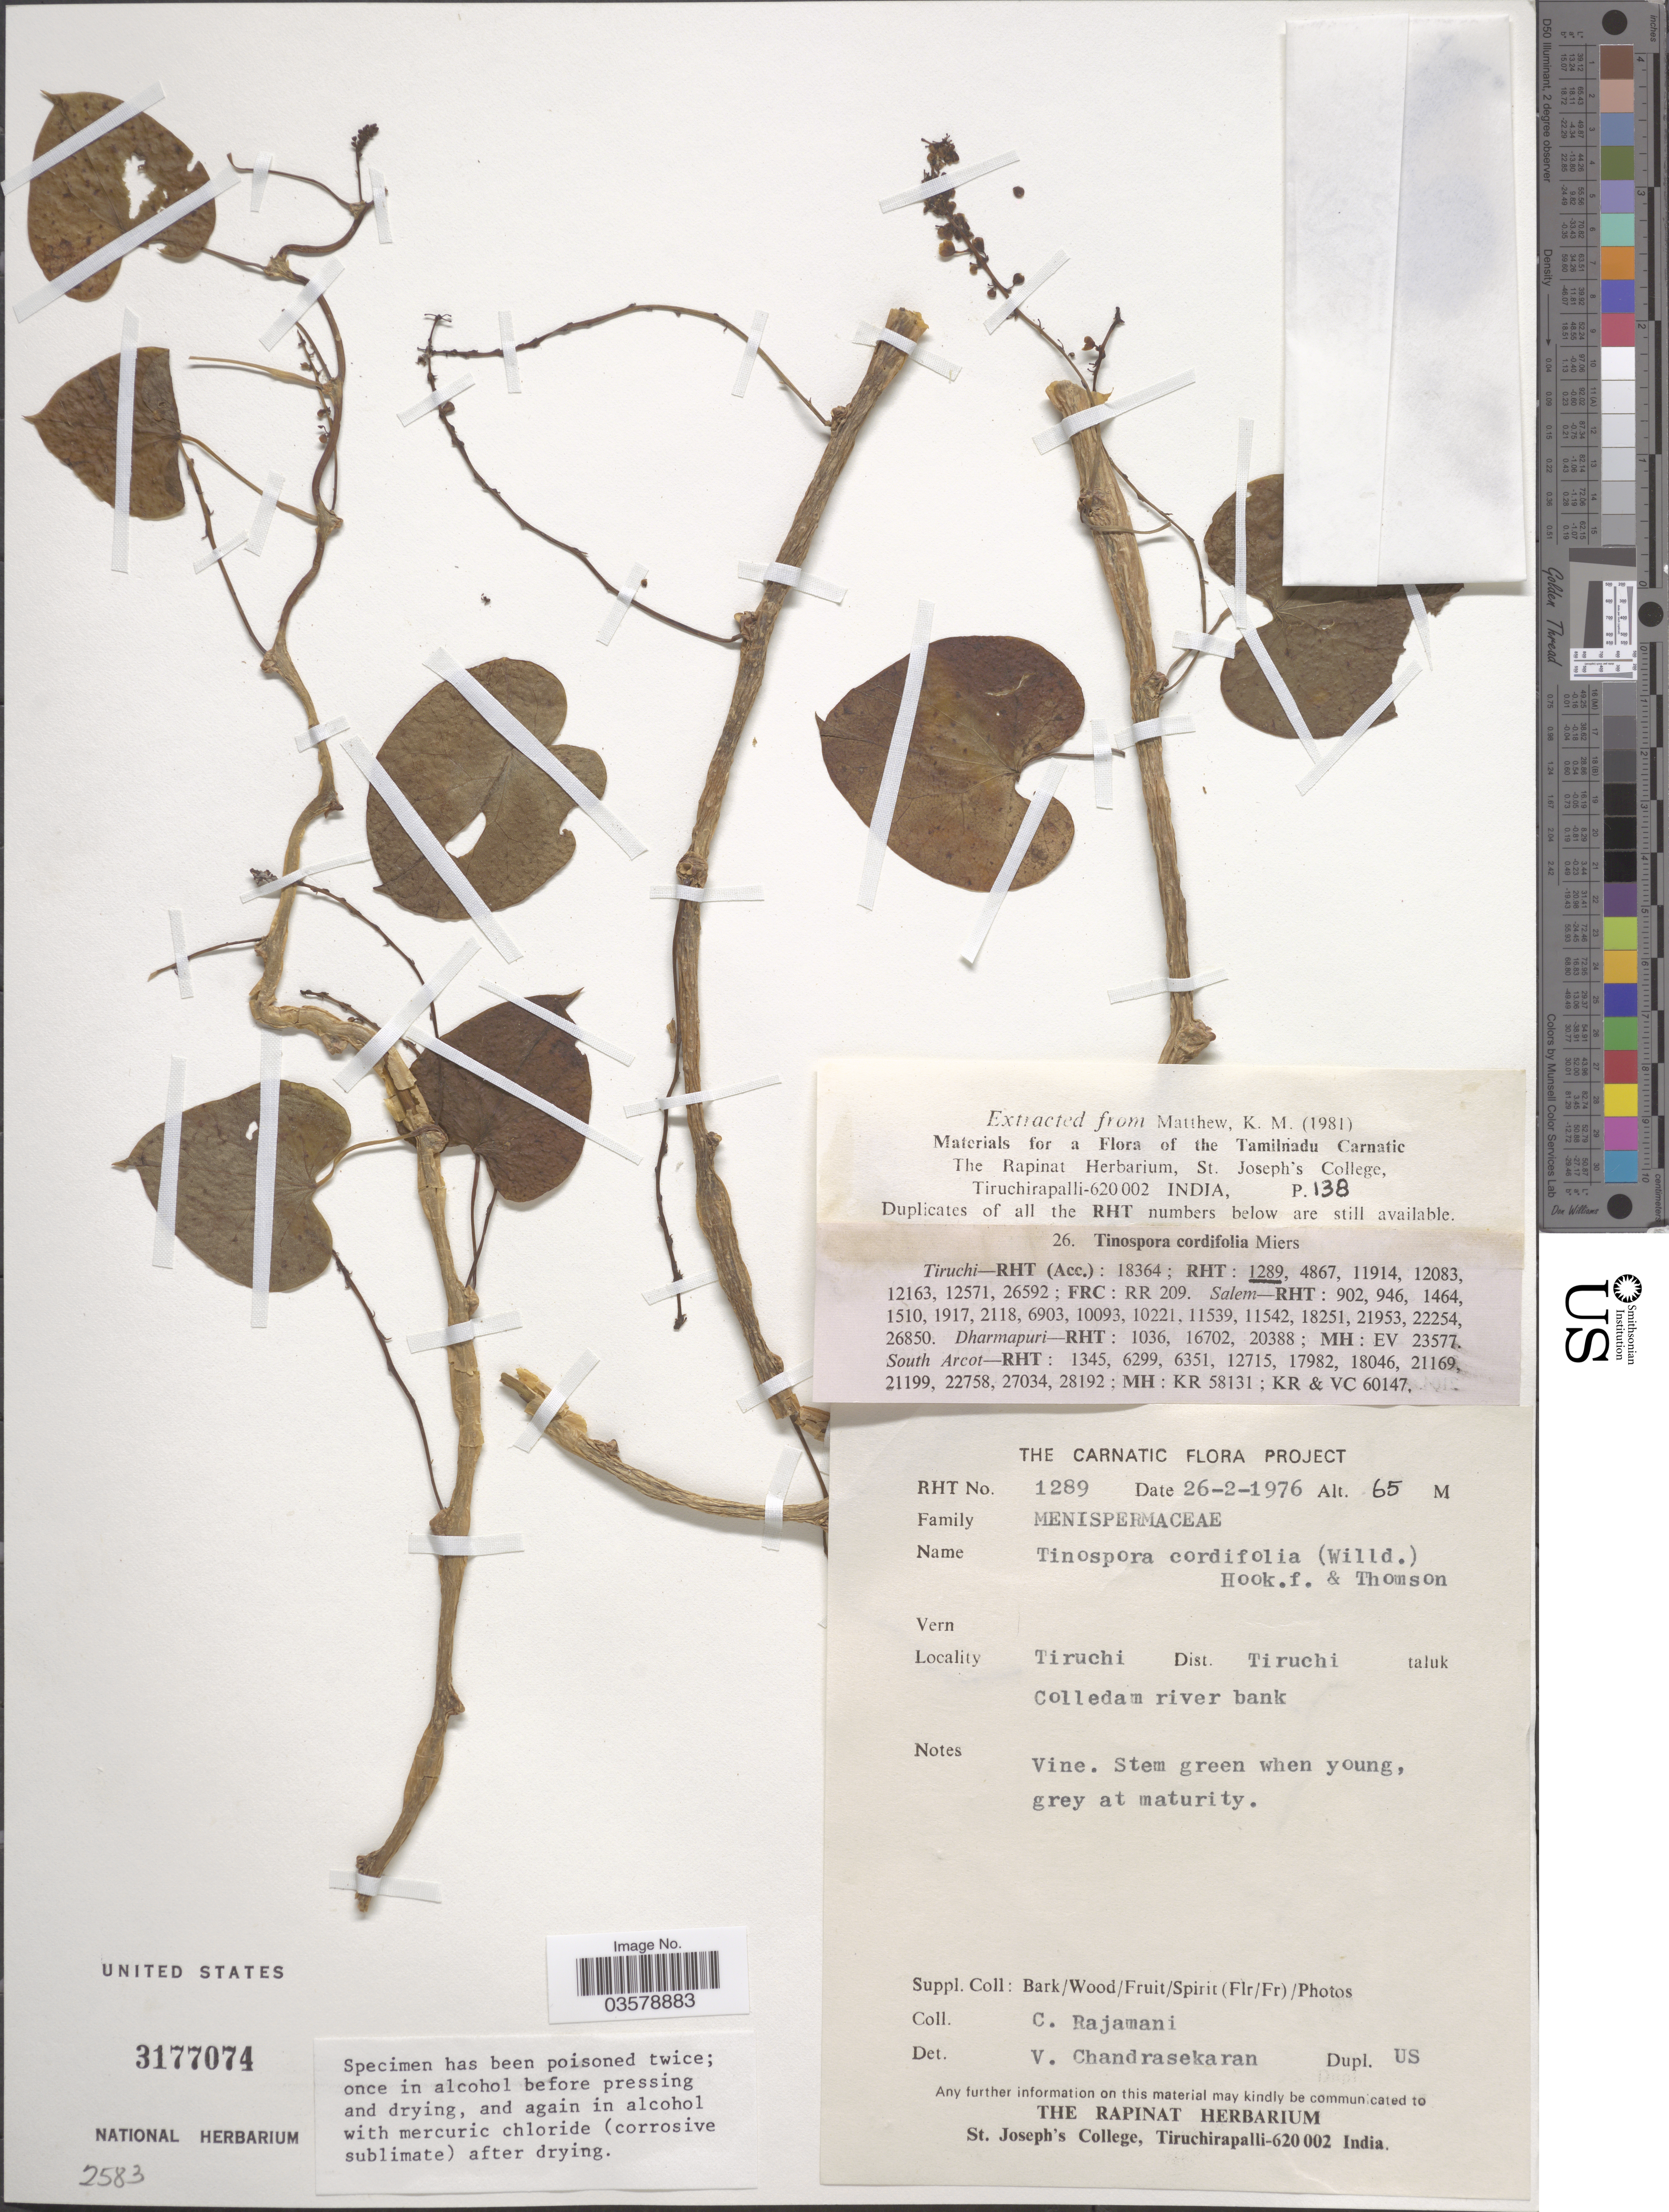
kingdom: Plantae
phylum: Tracheophyta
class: Magnoliopsida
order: Ranunculales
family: Menispermaceae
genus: Tinospora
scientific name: Tinospora cordifolia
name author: Miers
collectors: C. Rajamani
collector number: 1289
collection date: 1976-02-26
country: India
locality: Tiruchi. Dist. Tiruchi talak. Colledam river bank.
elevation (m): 65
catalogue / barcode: US 3177074